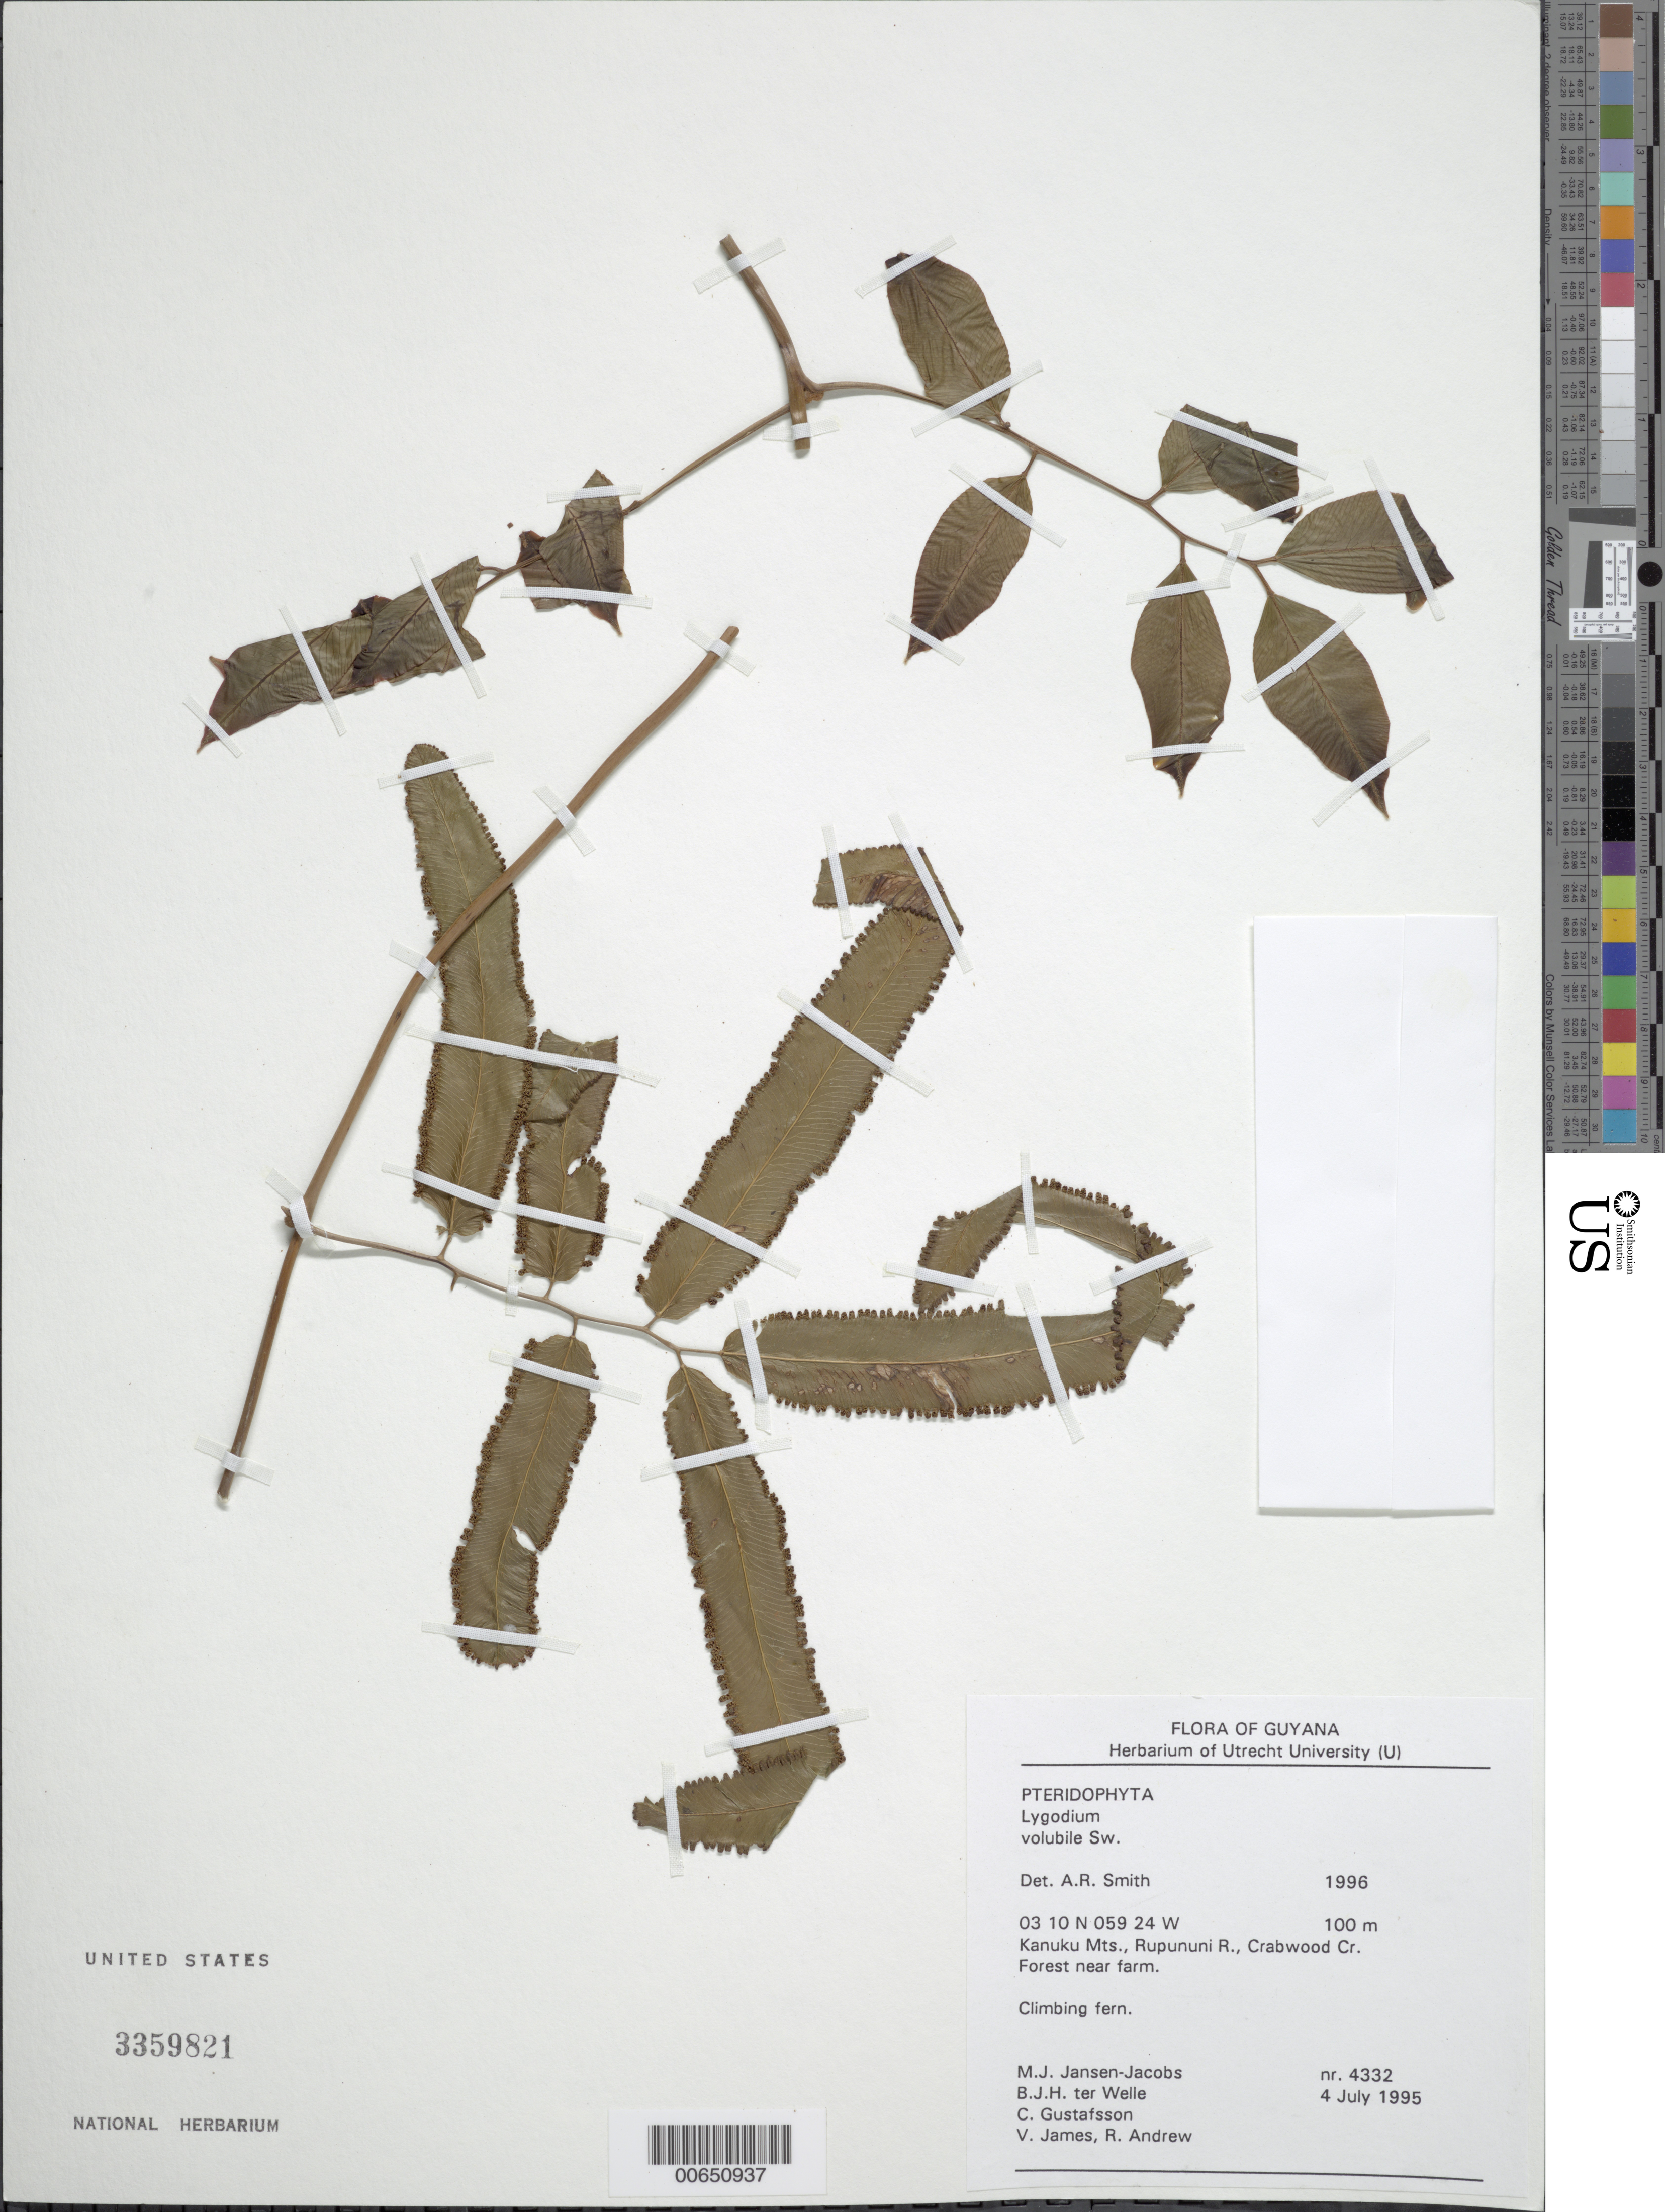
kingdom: Plantae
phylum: Tracheophyta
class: Polypodiopsida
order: Schizaeales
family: Lygodiaceae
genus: Lygodium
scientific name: Lygodium volubile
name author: Sw.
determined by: Smith, Alan R., (UC)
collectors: M. J. Jansen-Jacobs, B. Welle, C. G. Gustafsson, V. James & R. Andrew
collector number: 4332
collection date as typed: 4-Jul-95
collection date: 1995-07-04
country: Guyana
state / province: U. Takutu-U. Essequibo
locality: Crabwood Creek, Rupununi River, Kanuku Mts.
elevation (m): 100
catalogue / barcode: US 3359821